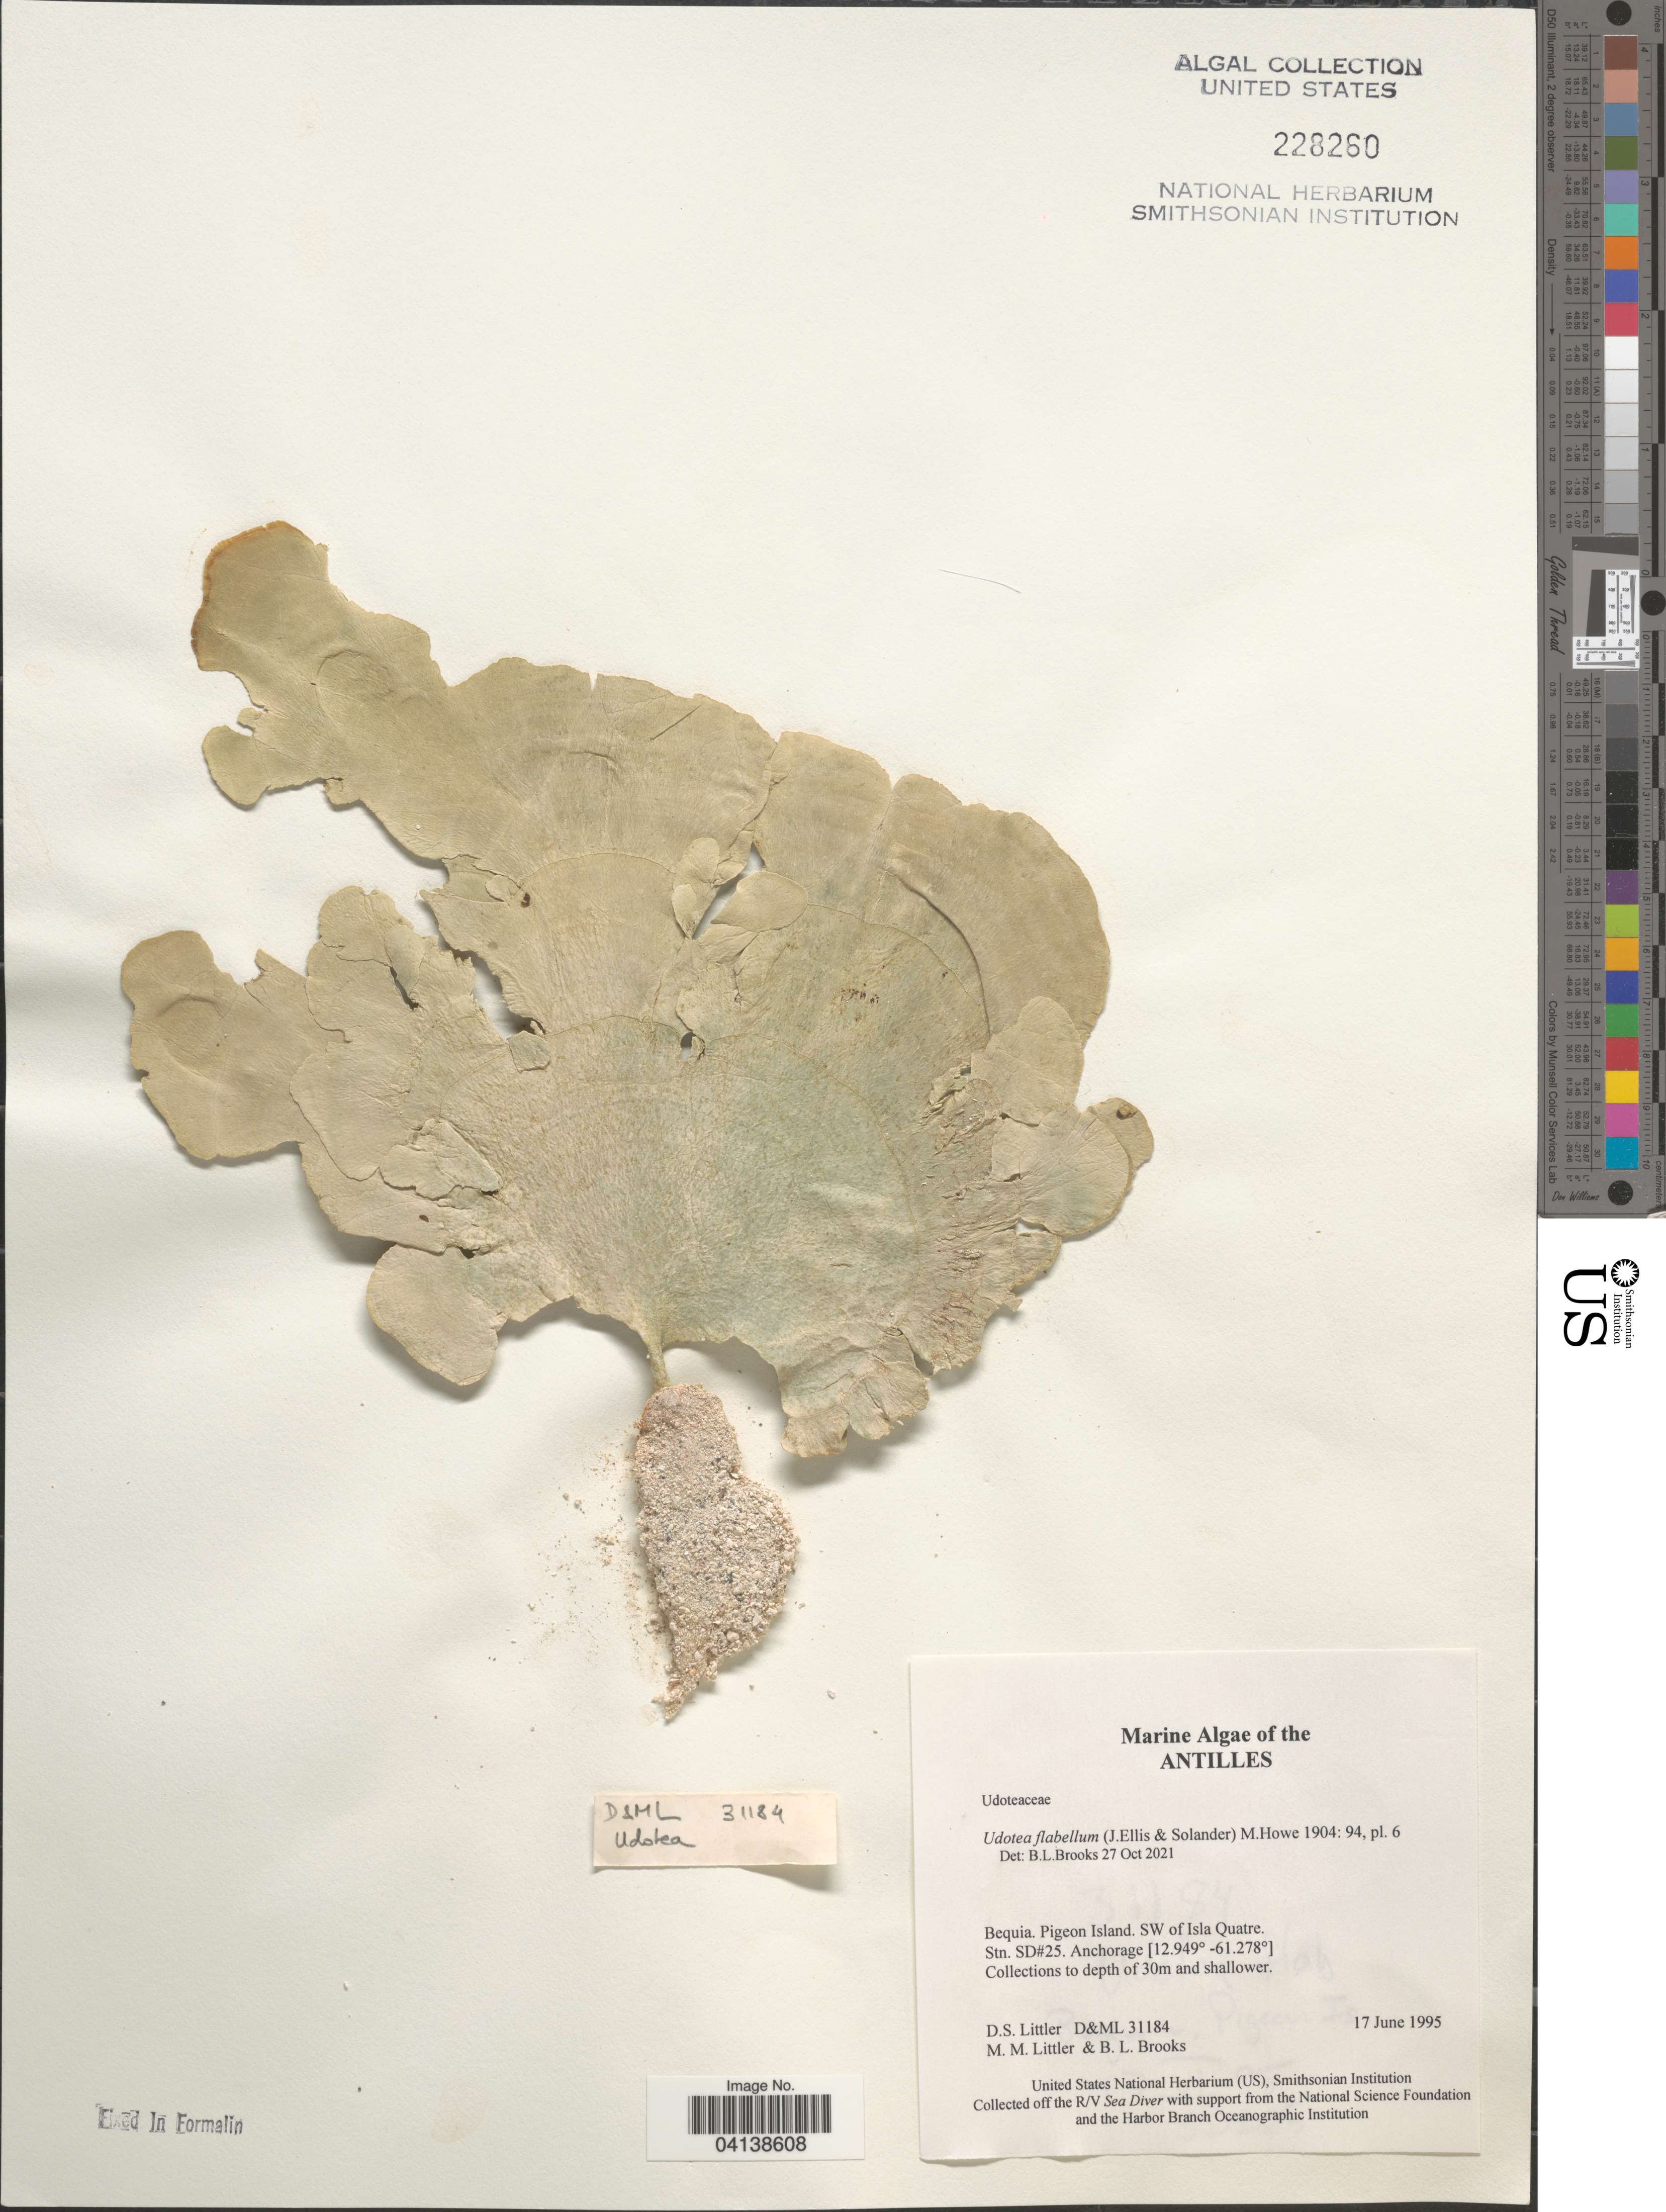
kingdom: Plantae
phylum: Chlorophyta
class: Ulvophyceae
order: Bryopsidales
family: Udoteaceae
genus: Udotea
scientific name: Udotea flabellum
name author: (J. Ellis & Sol.) M. Howe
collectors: D. S. Littler & B. Brooks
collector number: D&ML31184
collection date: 1995-06-17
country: St. Vincent - Grenadines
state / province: Grenadines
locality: Antilles. Bequia. Pigeon Island. SW of Isla Quatre. Stn. SD#25.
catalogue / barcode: US 228260